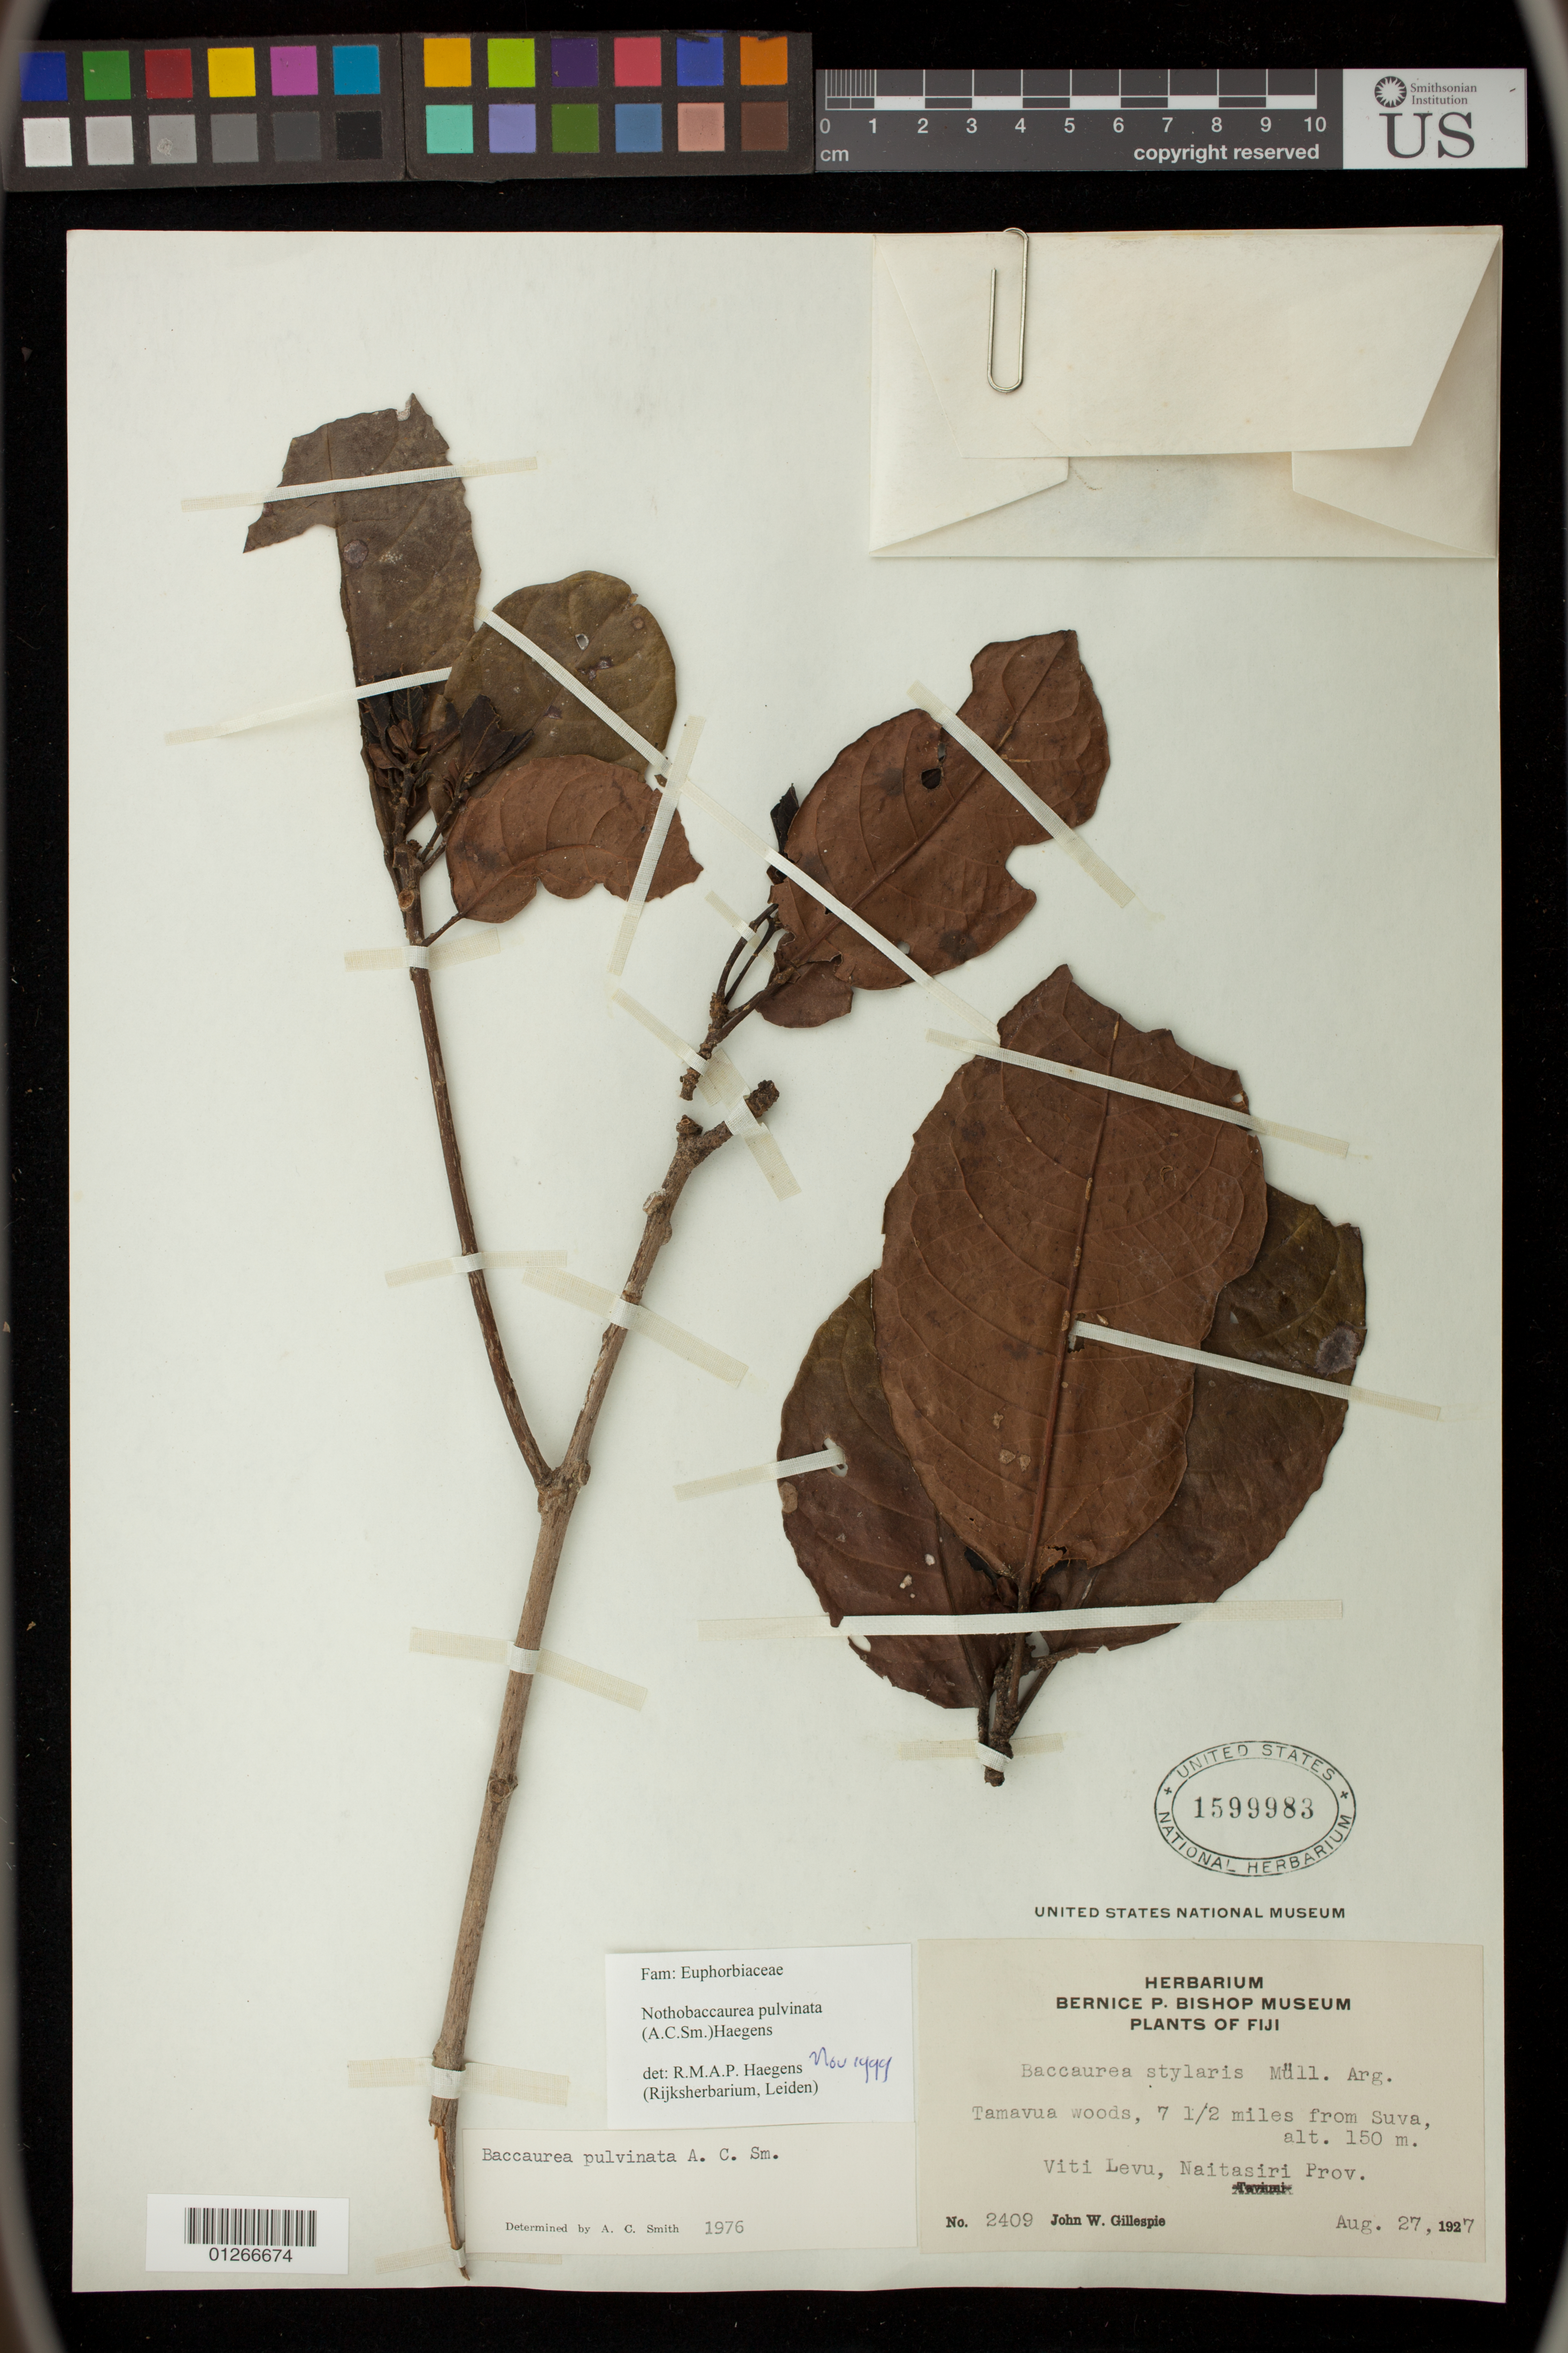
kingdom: Plantae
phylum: Tracheophyta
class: Magnoliopsida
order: Malpighiales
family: Phyllanthaceae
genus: Nothobaccaurea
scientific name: Nothobaccaurea pulvinata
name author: (A.C. Sm.) Haegens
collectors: J. W. Gillespie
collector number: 2409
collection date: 1927-08-27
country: Fiji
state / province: Central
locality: Viti Levu, Naitasiri Prov. Tamavua woods, 7 1/2 miles from Suva.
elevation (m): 150